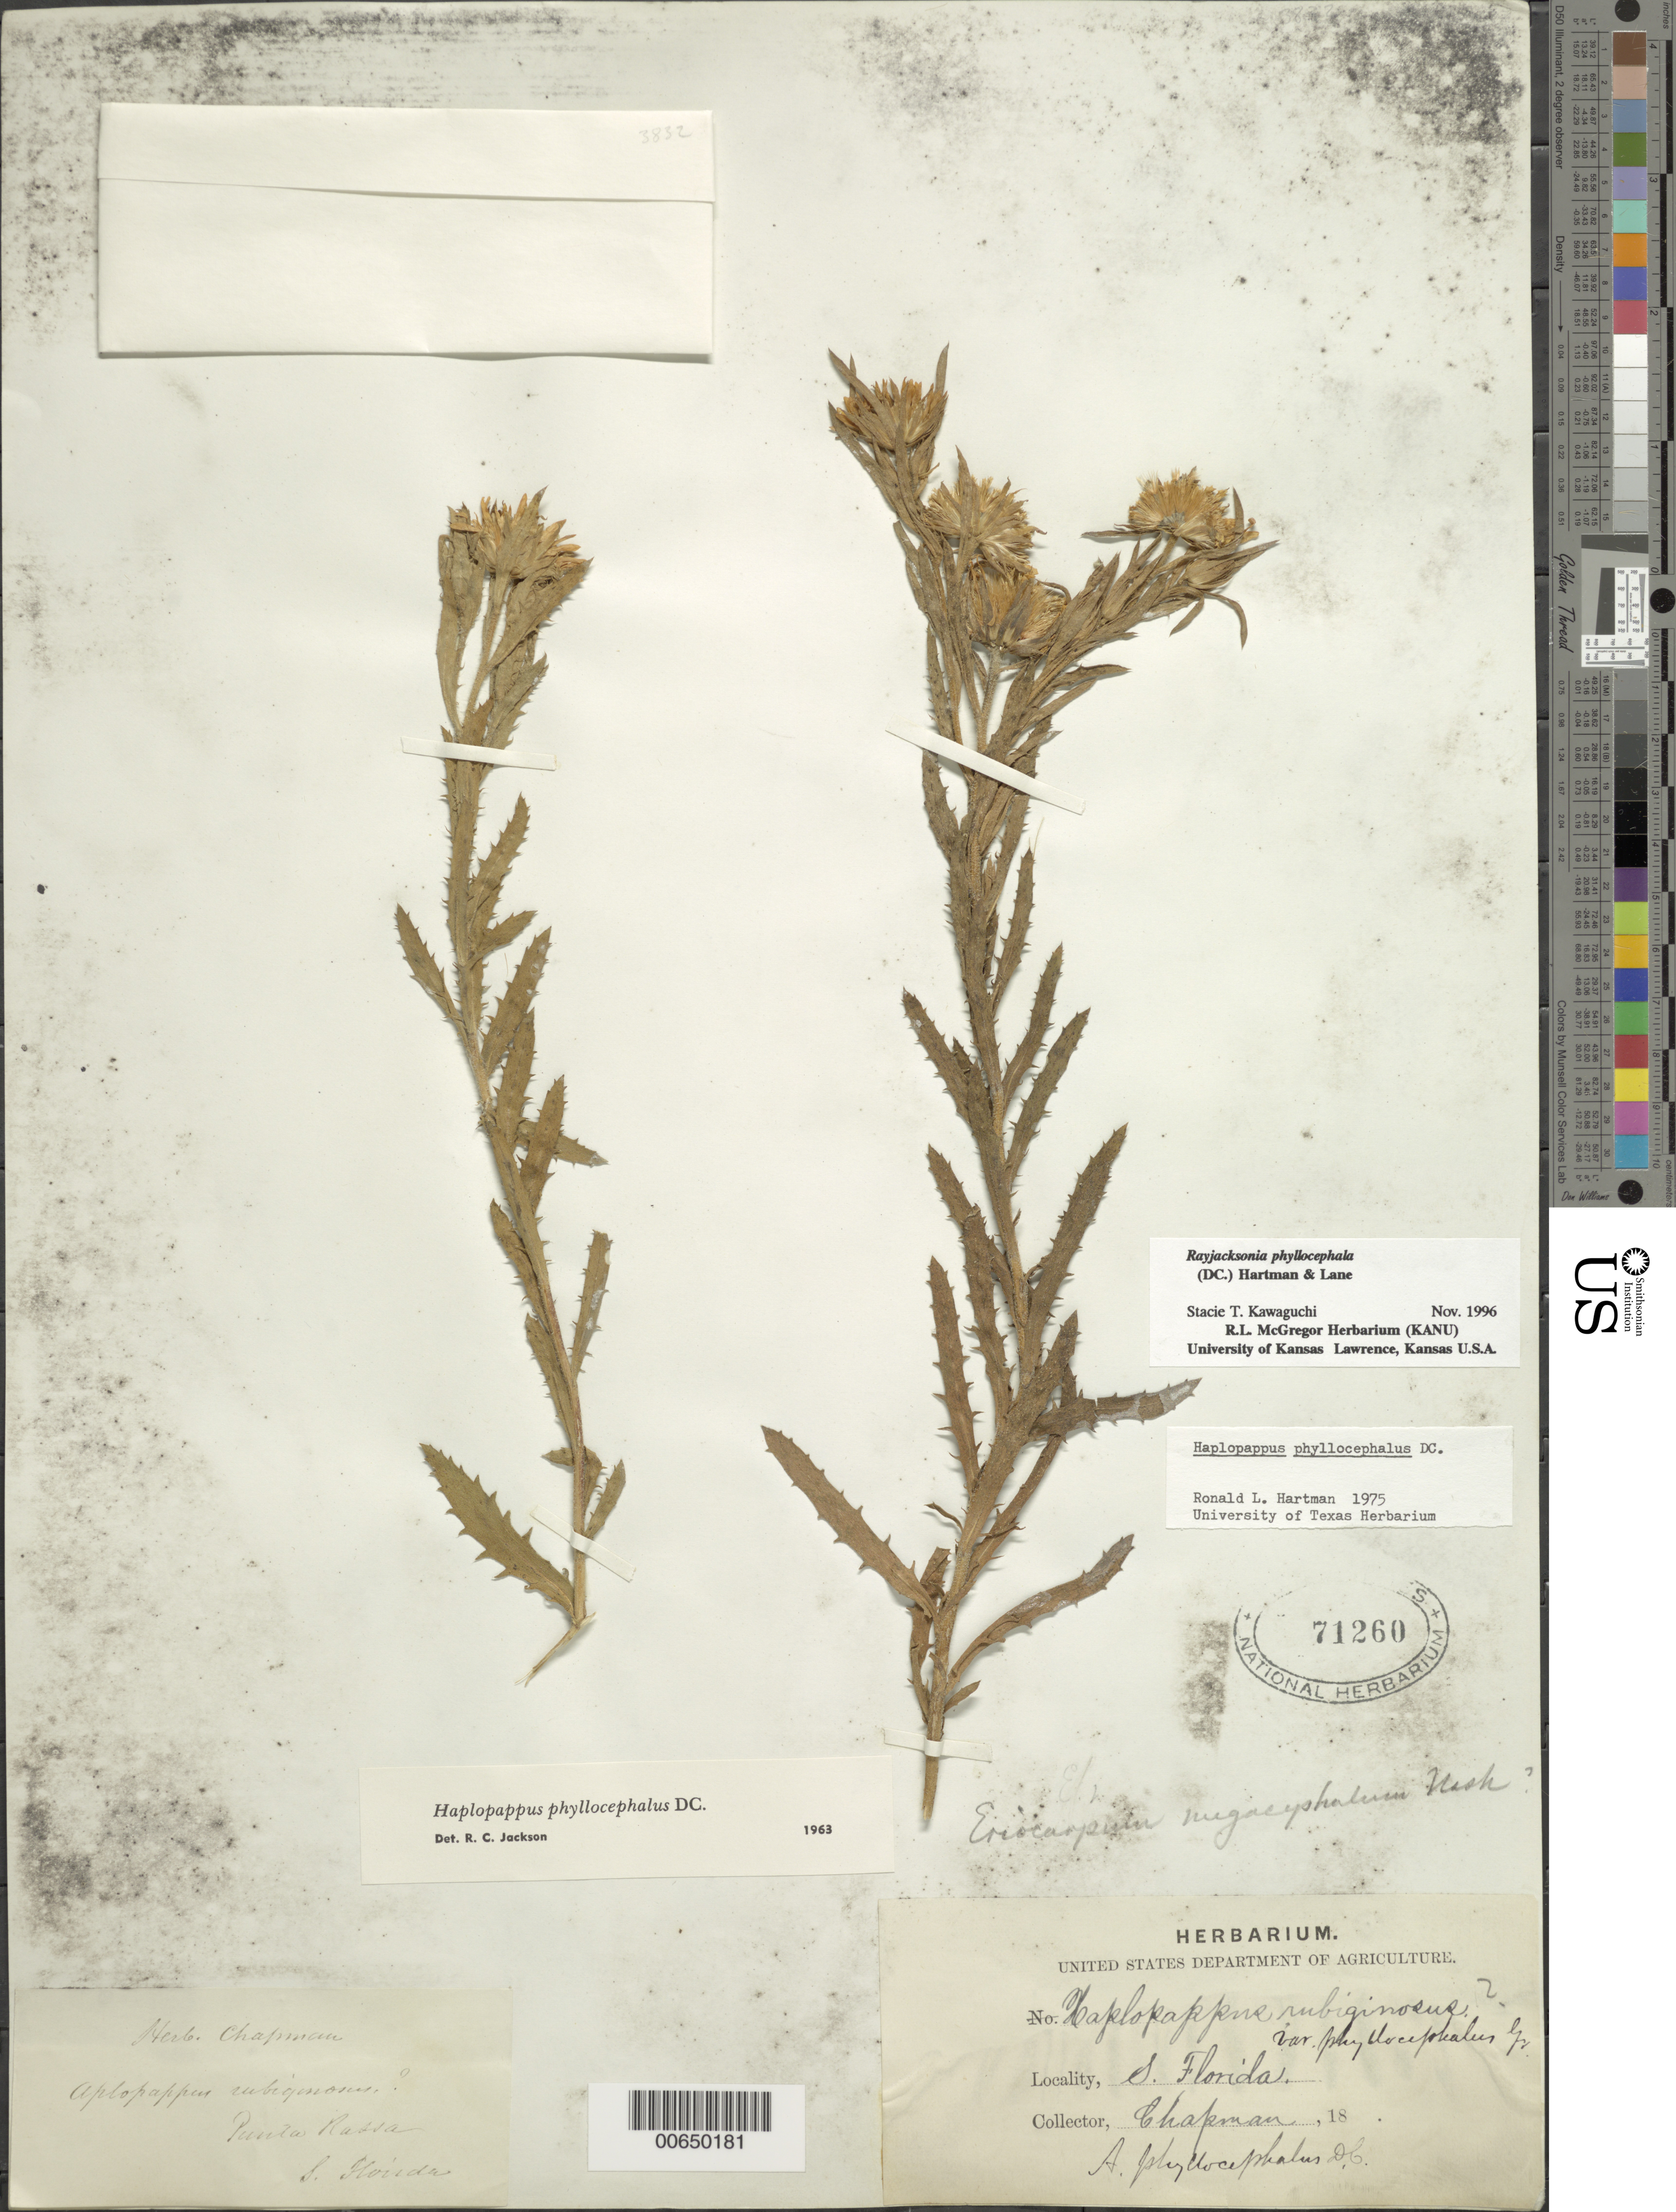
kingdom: Plantae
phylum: Tracheophyta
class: Magnoliopsida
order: Asterales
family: Asteraceae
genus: Rayjacksonia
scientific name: Rayjacksonia phyllocephala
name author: (DC.) R.L. Hartm. & M.A. Lane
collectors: A. W. Chapman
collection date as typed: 18--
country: United States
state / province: Florida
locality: Punta Rassa, S FL.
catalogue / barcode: US 71260